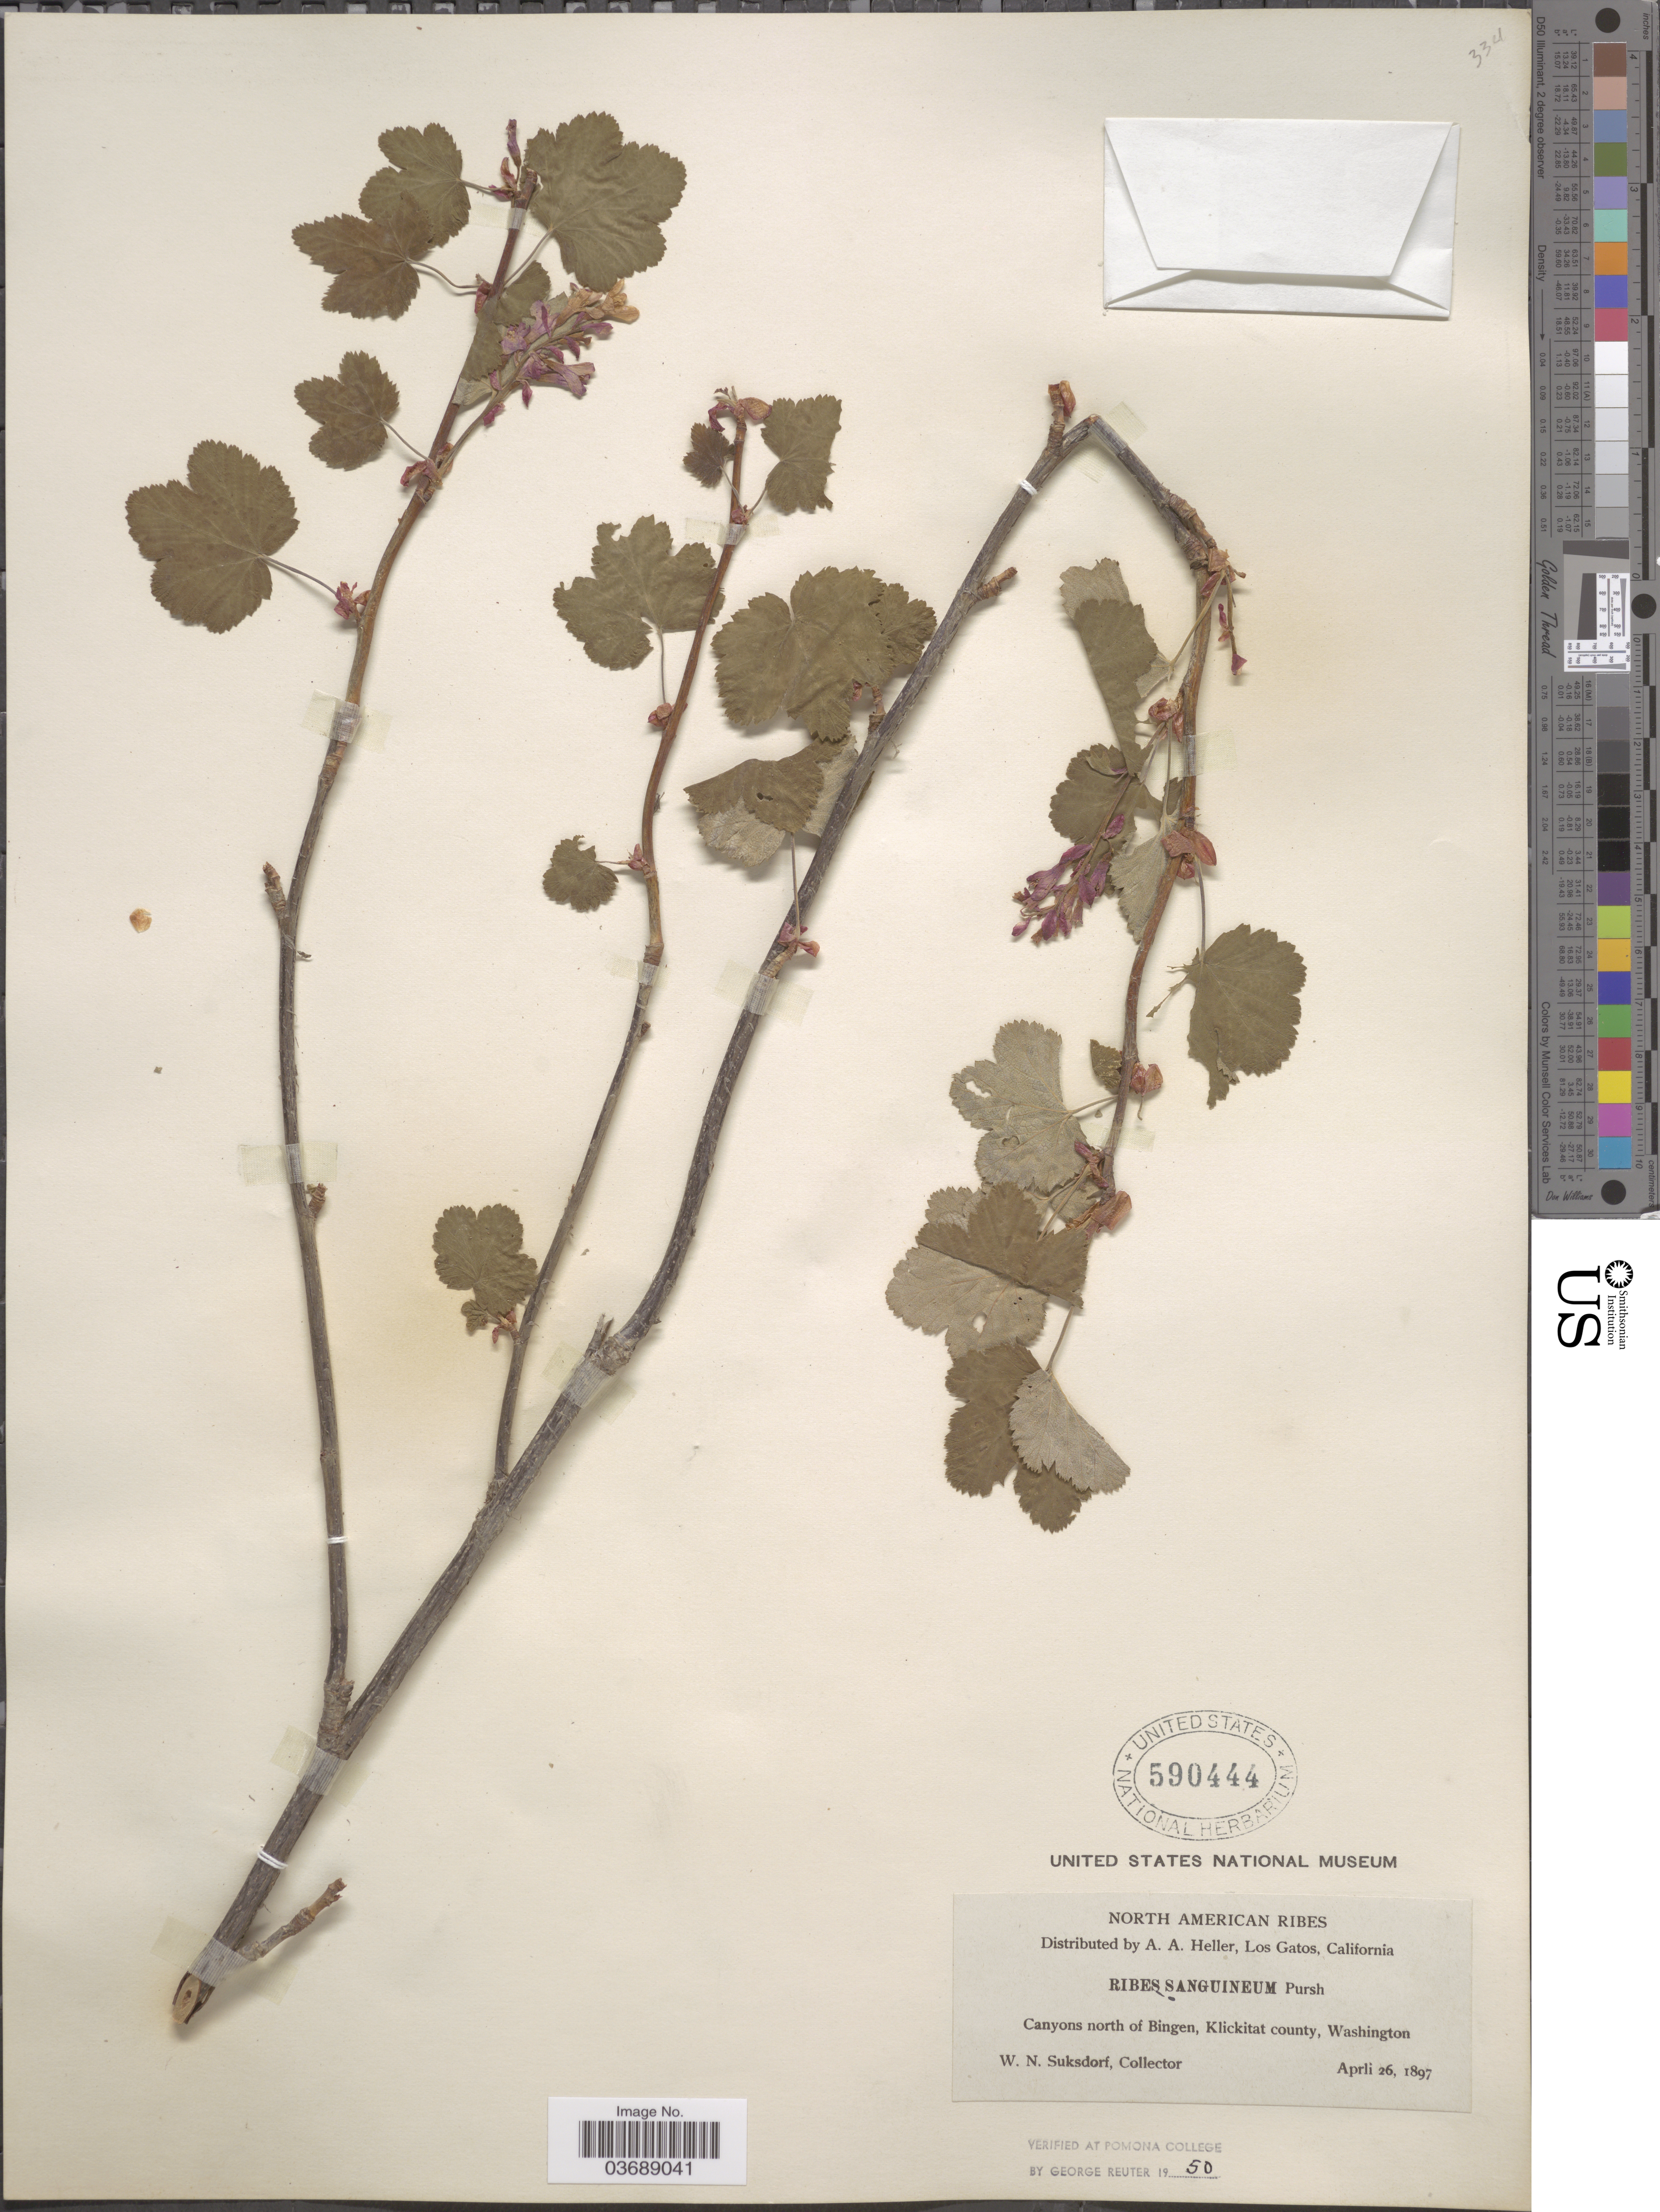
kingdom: Plantae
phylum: Tracheophyta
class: Magnoliopsida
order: Saxifragales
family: Grossulariaceae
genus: Ribes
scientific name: Ribes sanguineum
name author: Pursh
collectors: W. N. Suksdorf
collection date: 1897-04-26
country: United States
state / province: Washington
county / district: Klickitat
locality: Canyons north of Bingen, Klickitat county.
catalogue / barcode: US 590444